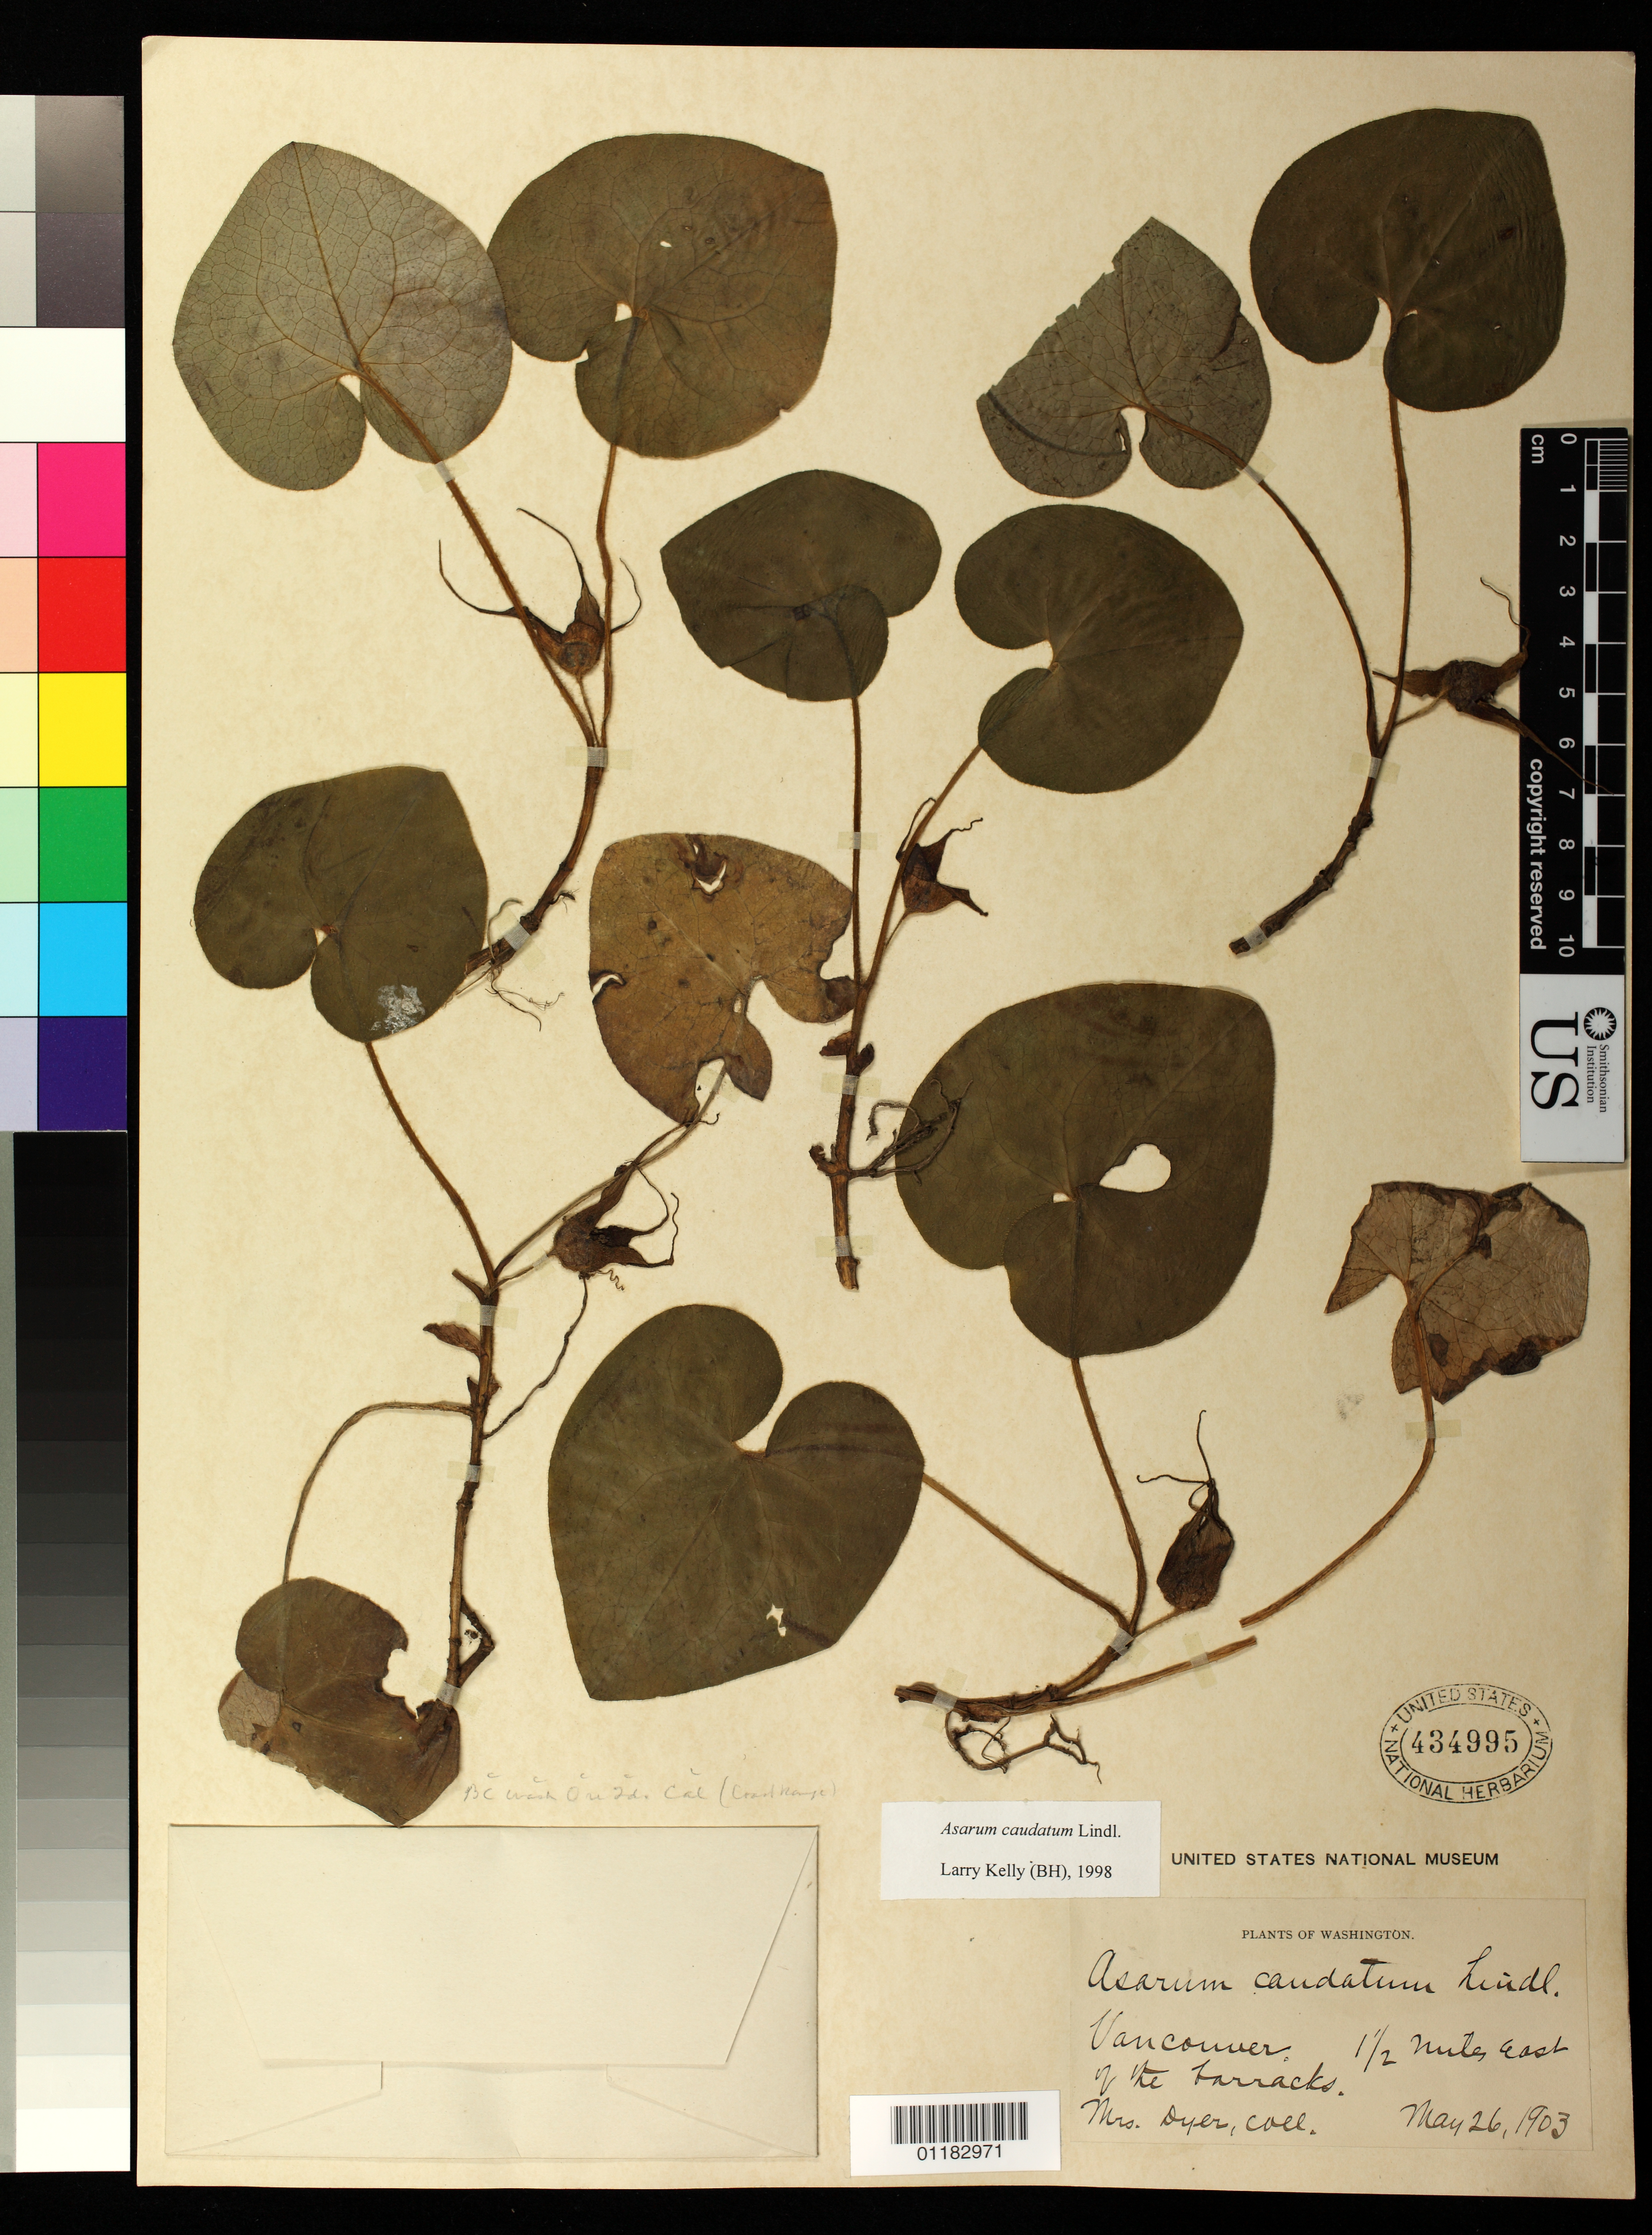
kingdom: Plantae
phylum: Tracheophyta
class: Magnoliopsida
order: Piperales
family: Aristolochiaceae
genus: Asarum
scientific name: Asarum canadense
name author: L.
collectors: Mrs. Dyer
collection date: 1903-05-26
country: Canada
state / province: British Columbia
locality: Vancouver, 1.5 miles east of the barracks.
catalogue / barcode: US 434995